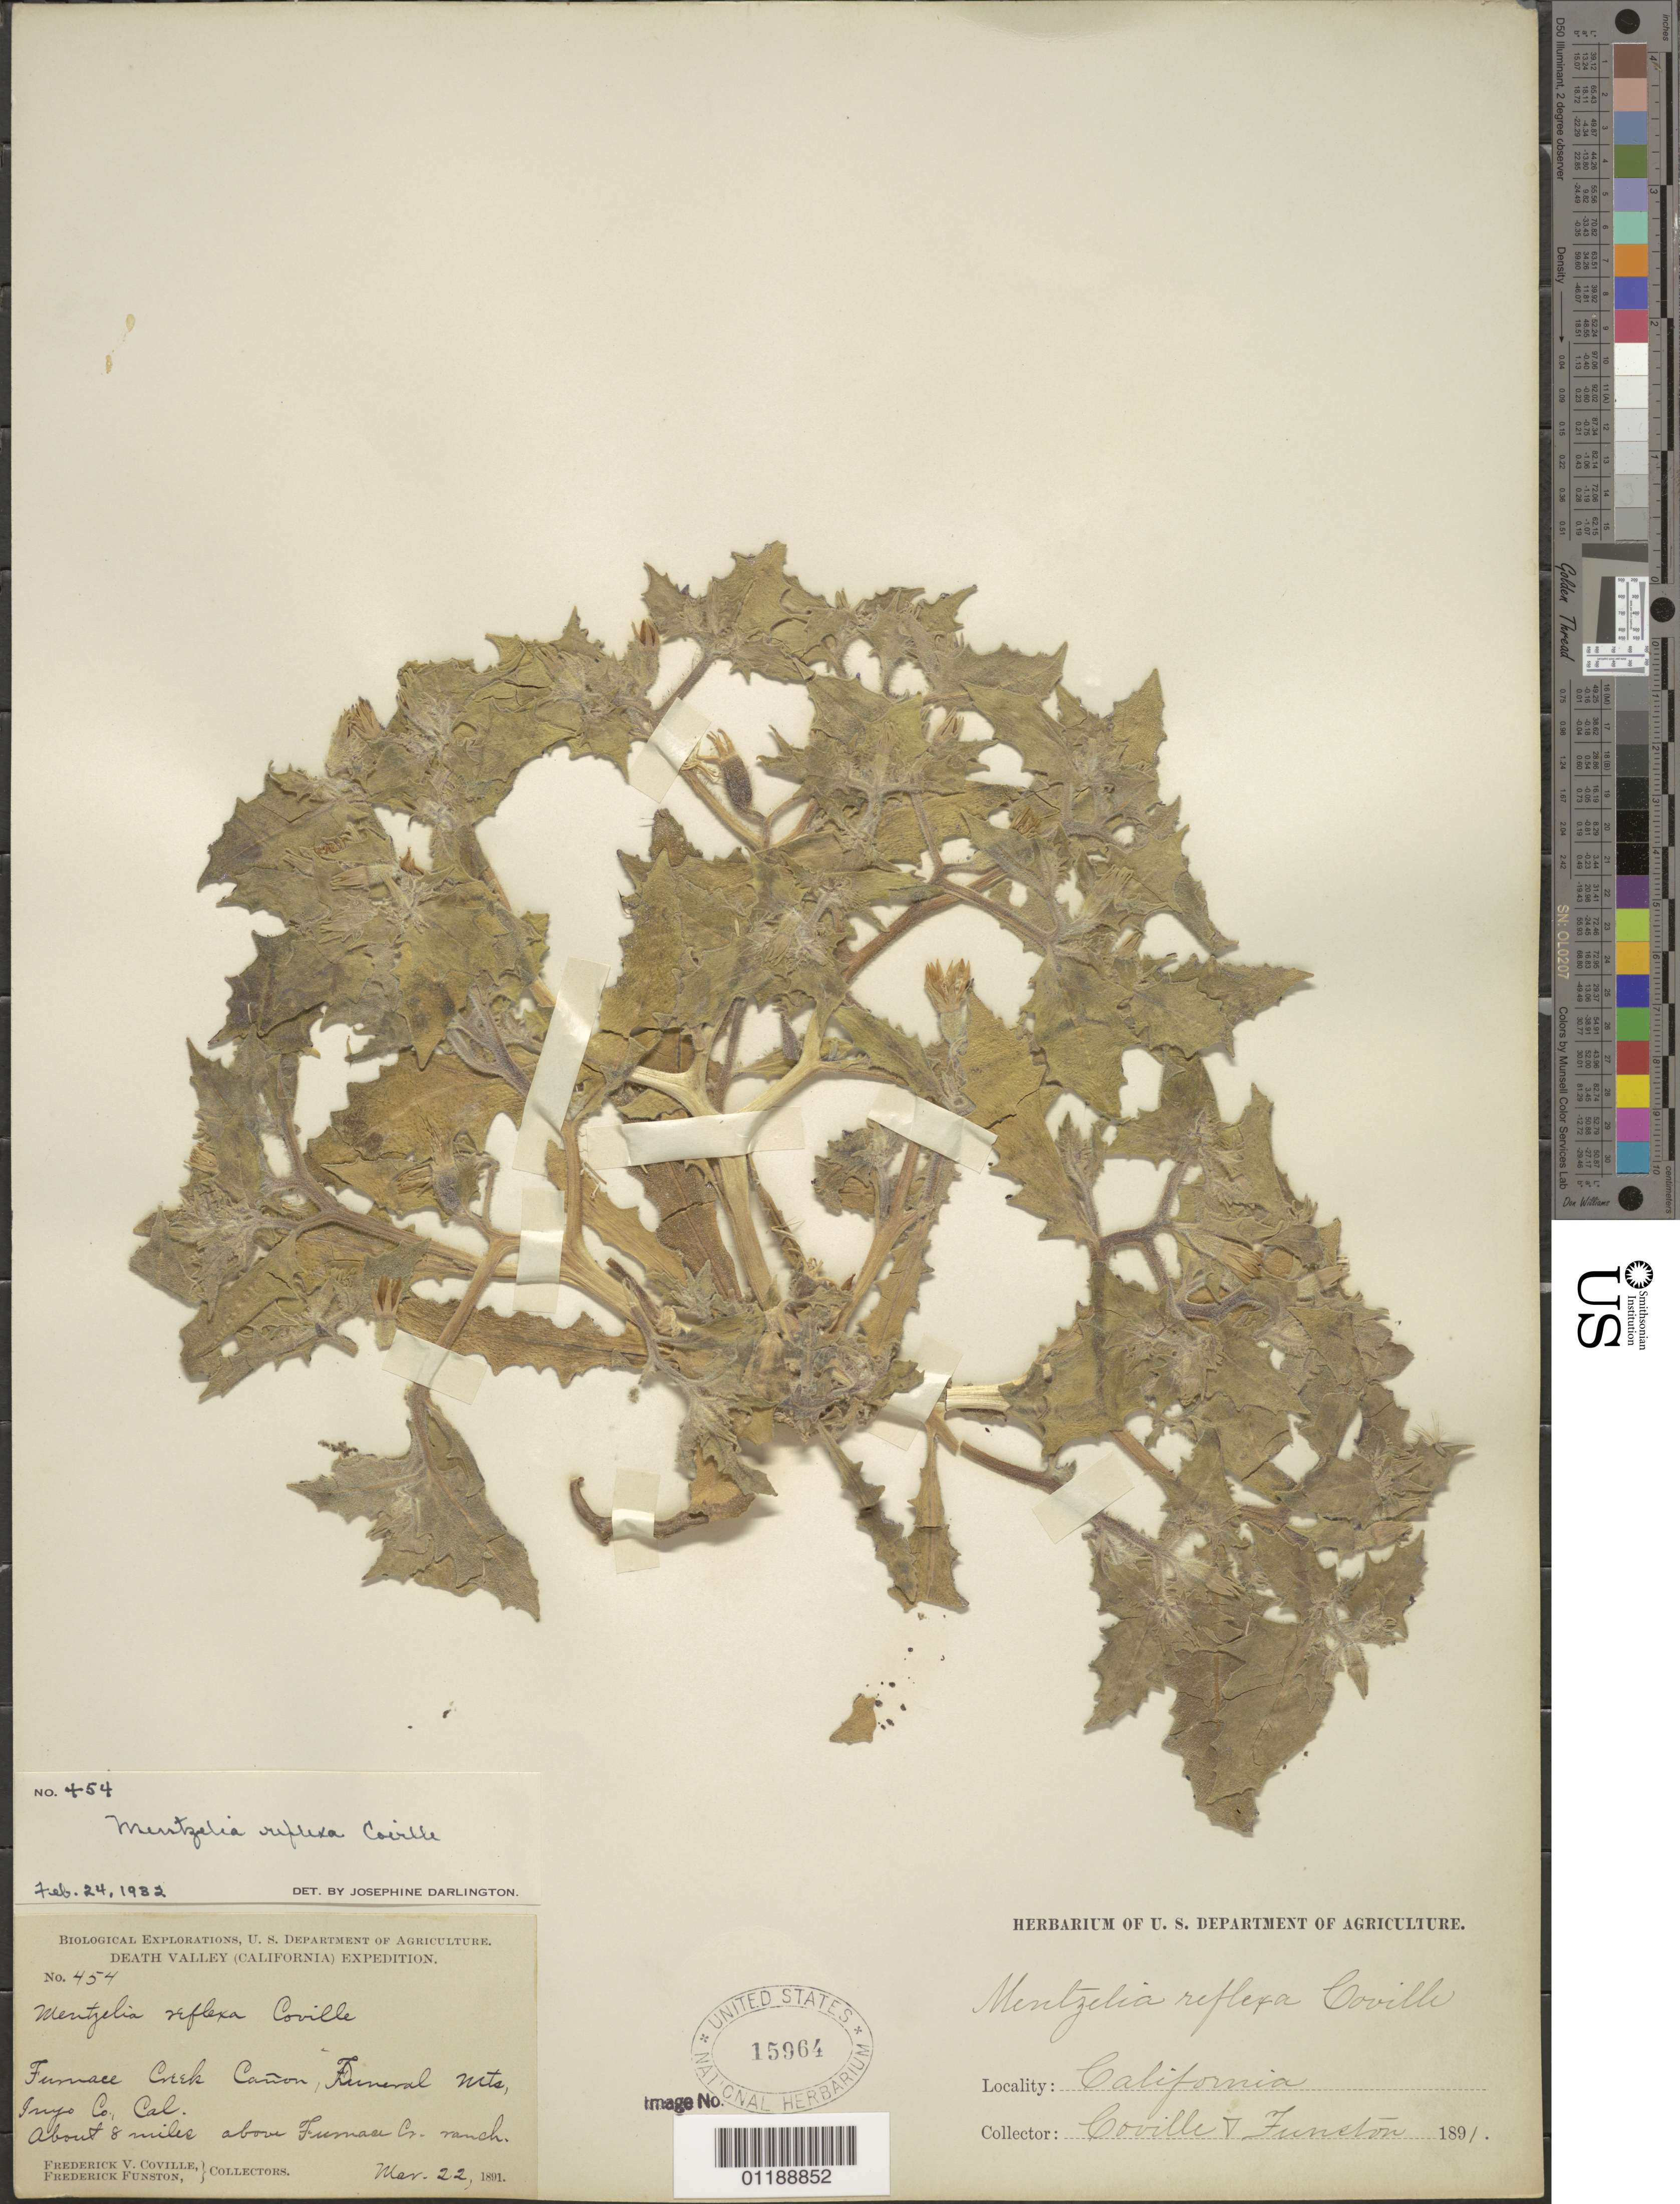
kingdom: Plantae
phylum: Tracheophyta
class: Magnoliopsida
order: Cornales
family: Loasaceae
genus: Mentzelia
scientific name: Mentzelia reflexa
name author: Coville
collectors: F. V. Coville & F. Funston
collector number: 454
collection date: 1891-03-22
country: United States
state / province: California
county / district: Inyo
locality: Furnace Creek Canyon, Funeral Mts., about 8 miles above Furnace Cr. ranch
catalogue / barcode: US 15964